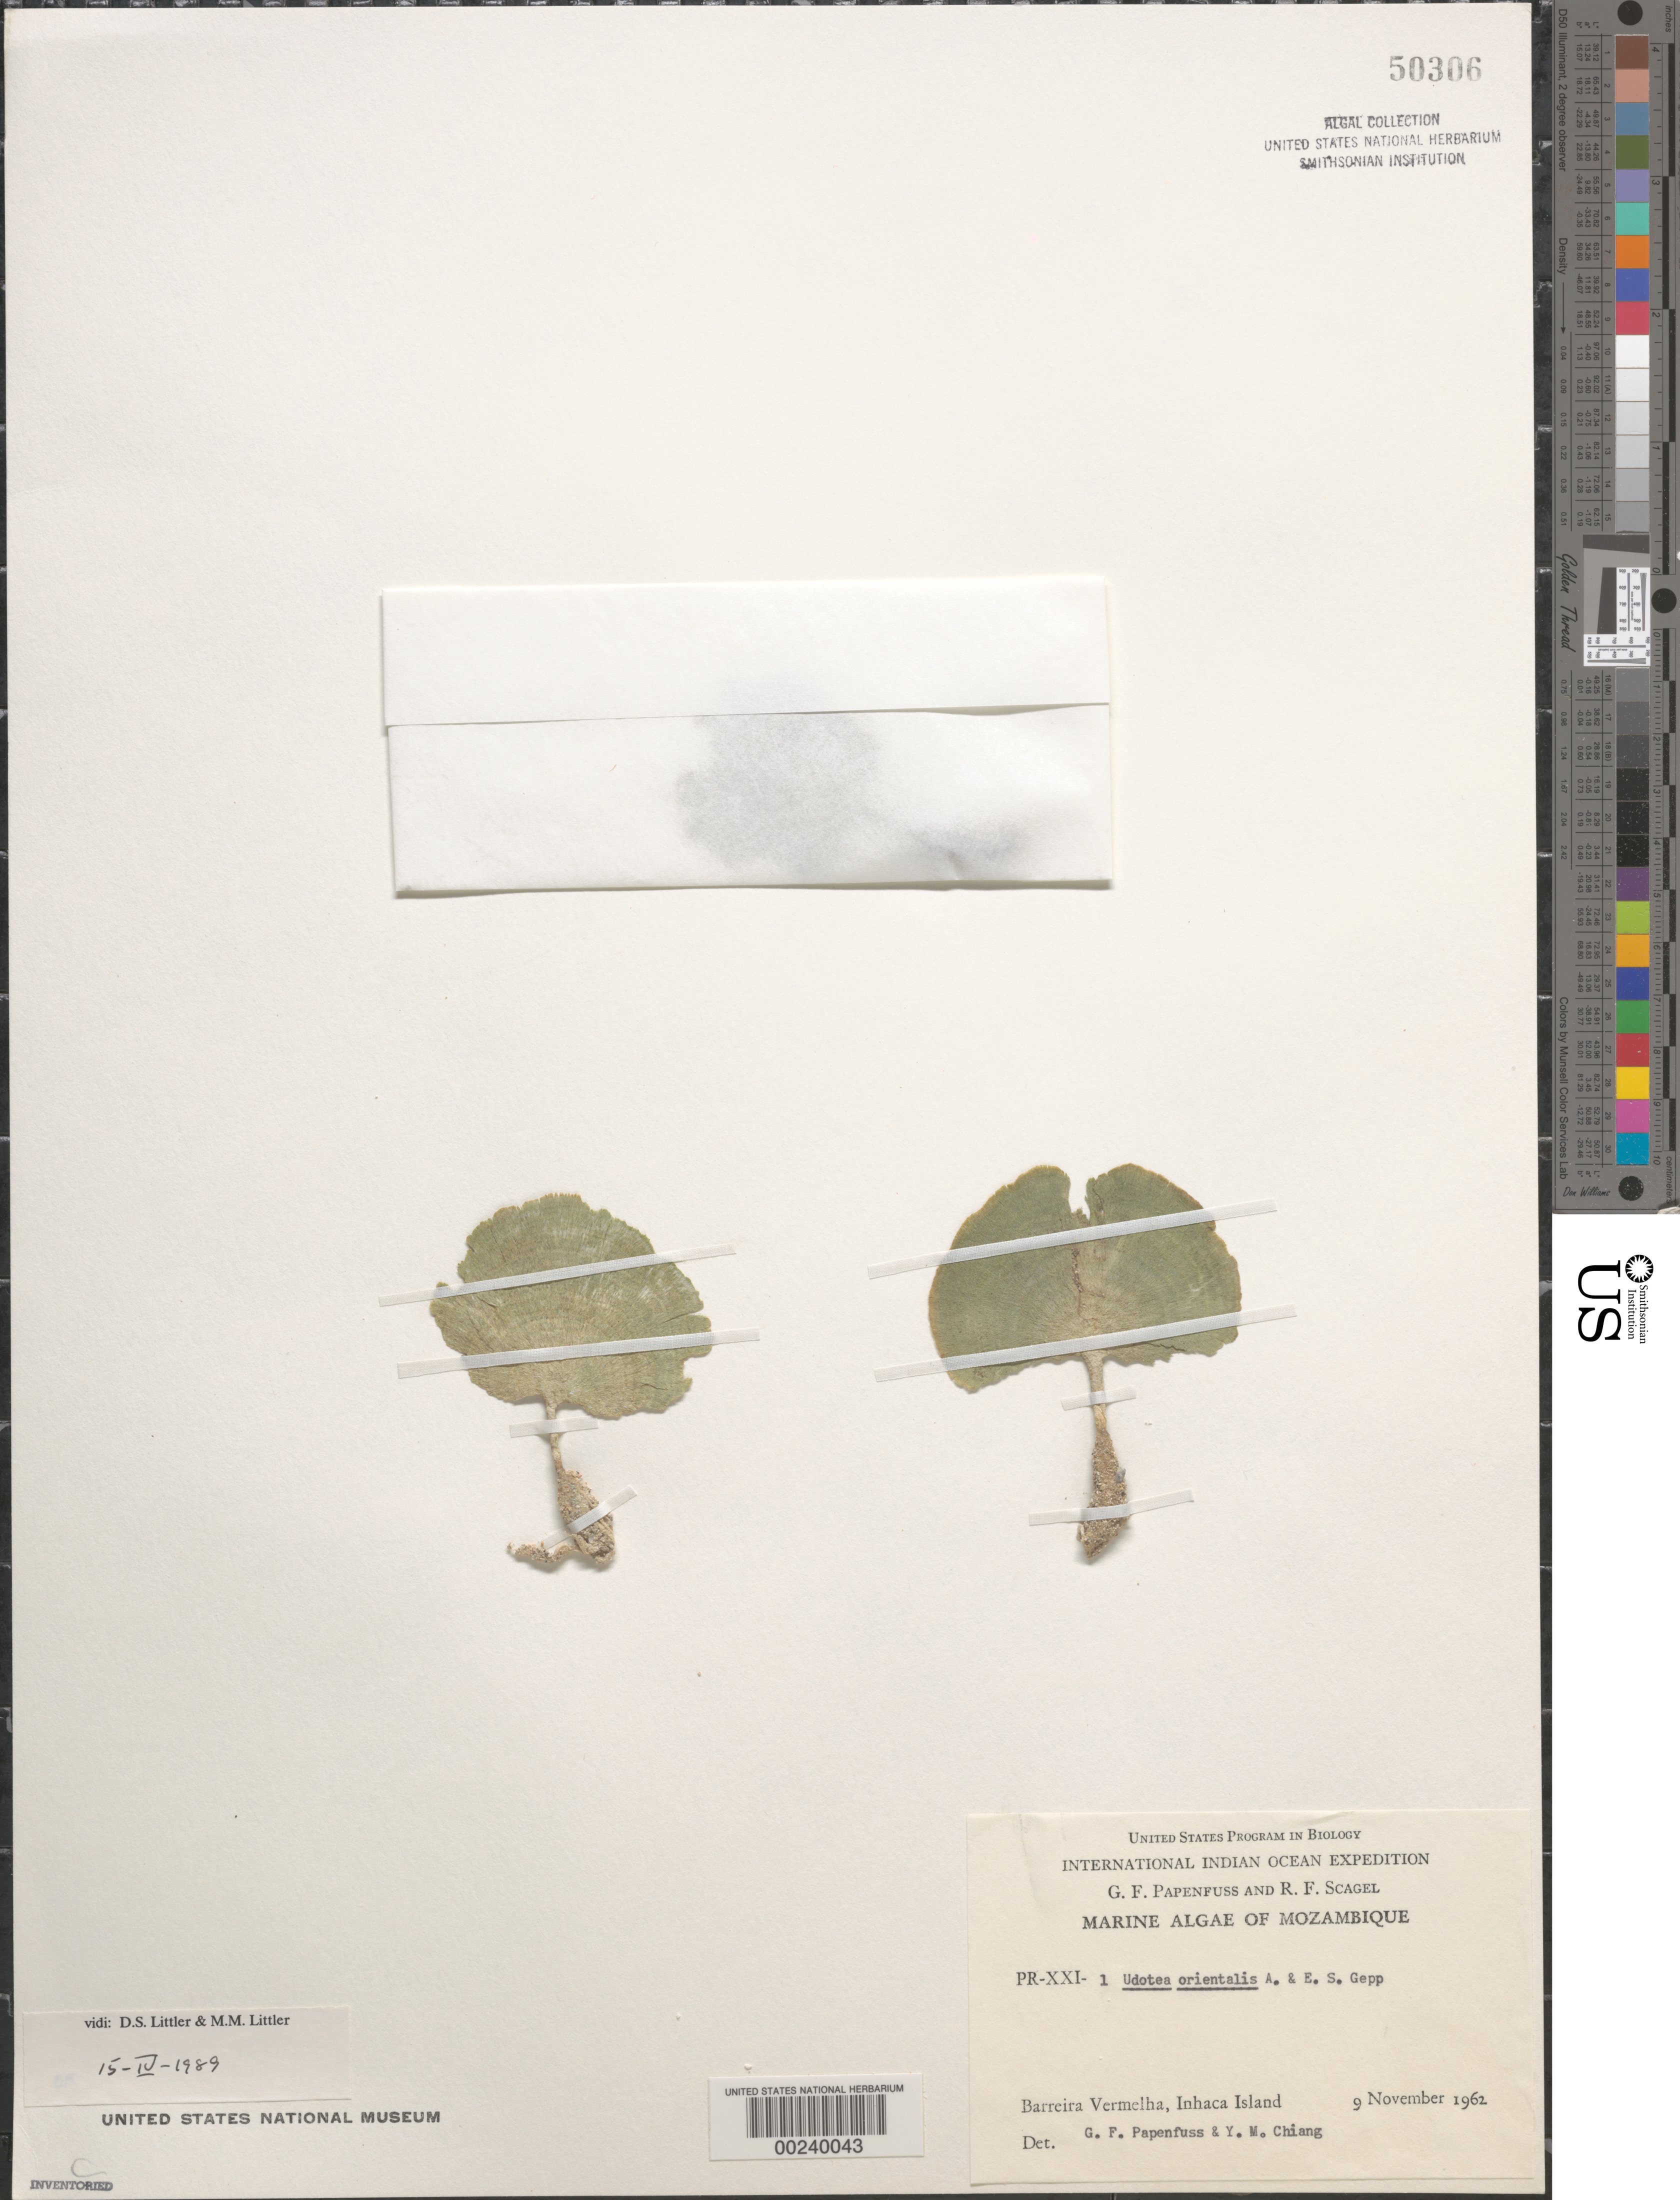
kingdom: Plantae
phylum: Chlorophyta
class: Ulvophyceae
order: Bryopsidales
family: Udoteaceae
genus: Udotea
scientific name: Udotea orientalis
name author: A. Gepp & E. Gepp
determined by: Papenfuss, G. F.; Chiang, Y. M.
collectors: G. Papenfuss & R. F. Scagel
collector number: PR-XXI-1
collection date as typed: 09 Nov 1962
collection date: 1962-11-09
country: Mozambique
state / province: Maputo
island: Inhaca Island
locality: Barreira Vermelha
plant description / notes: International Indian Ocean Expedition, 1962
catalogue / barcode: US 50306